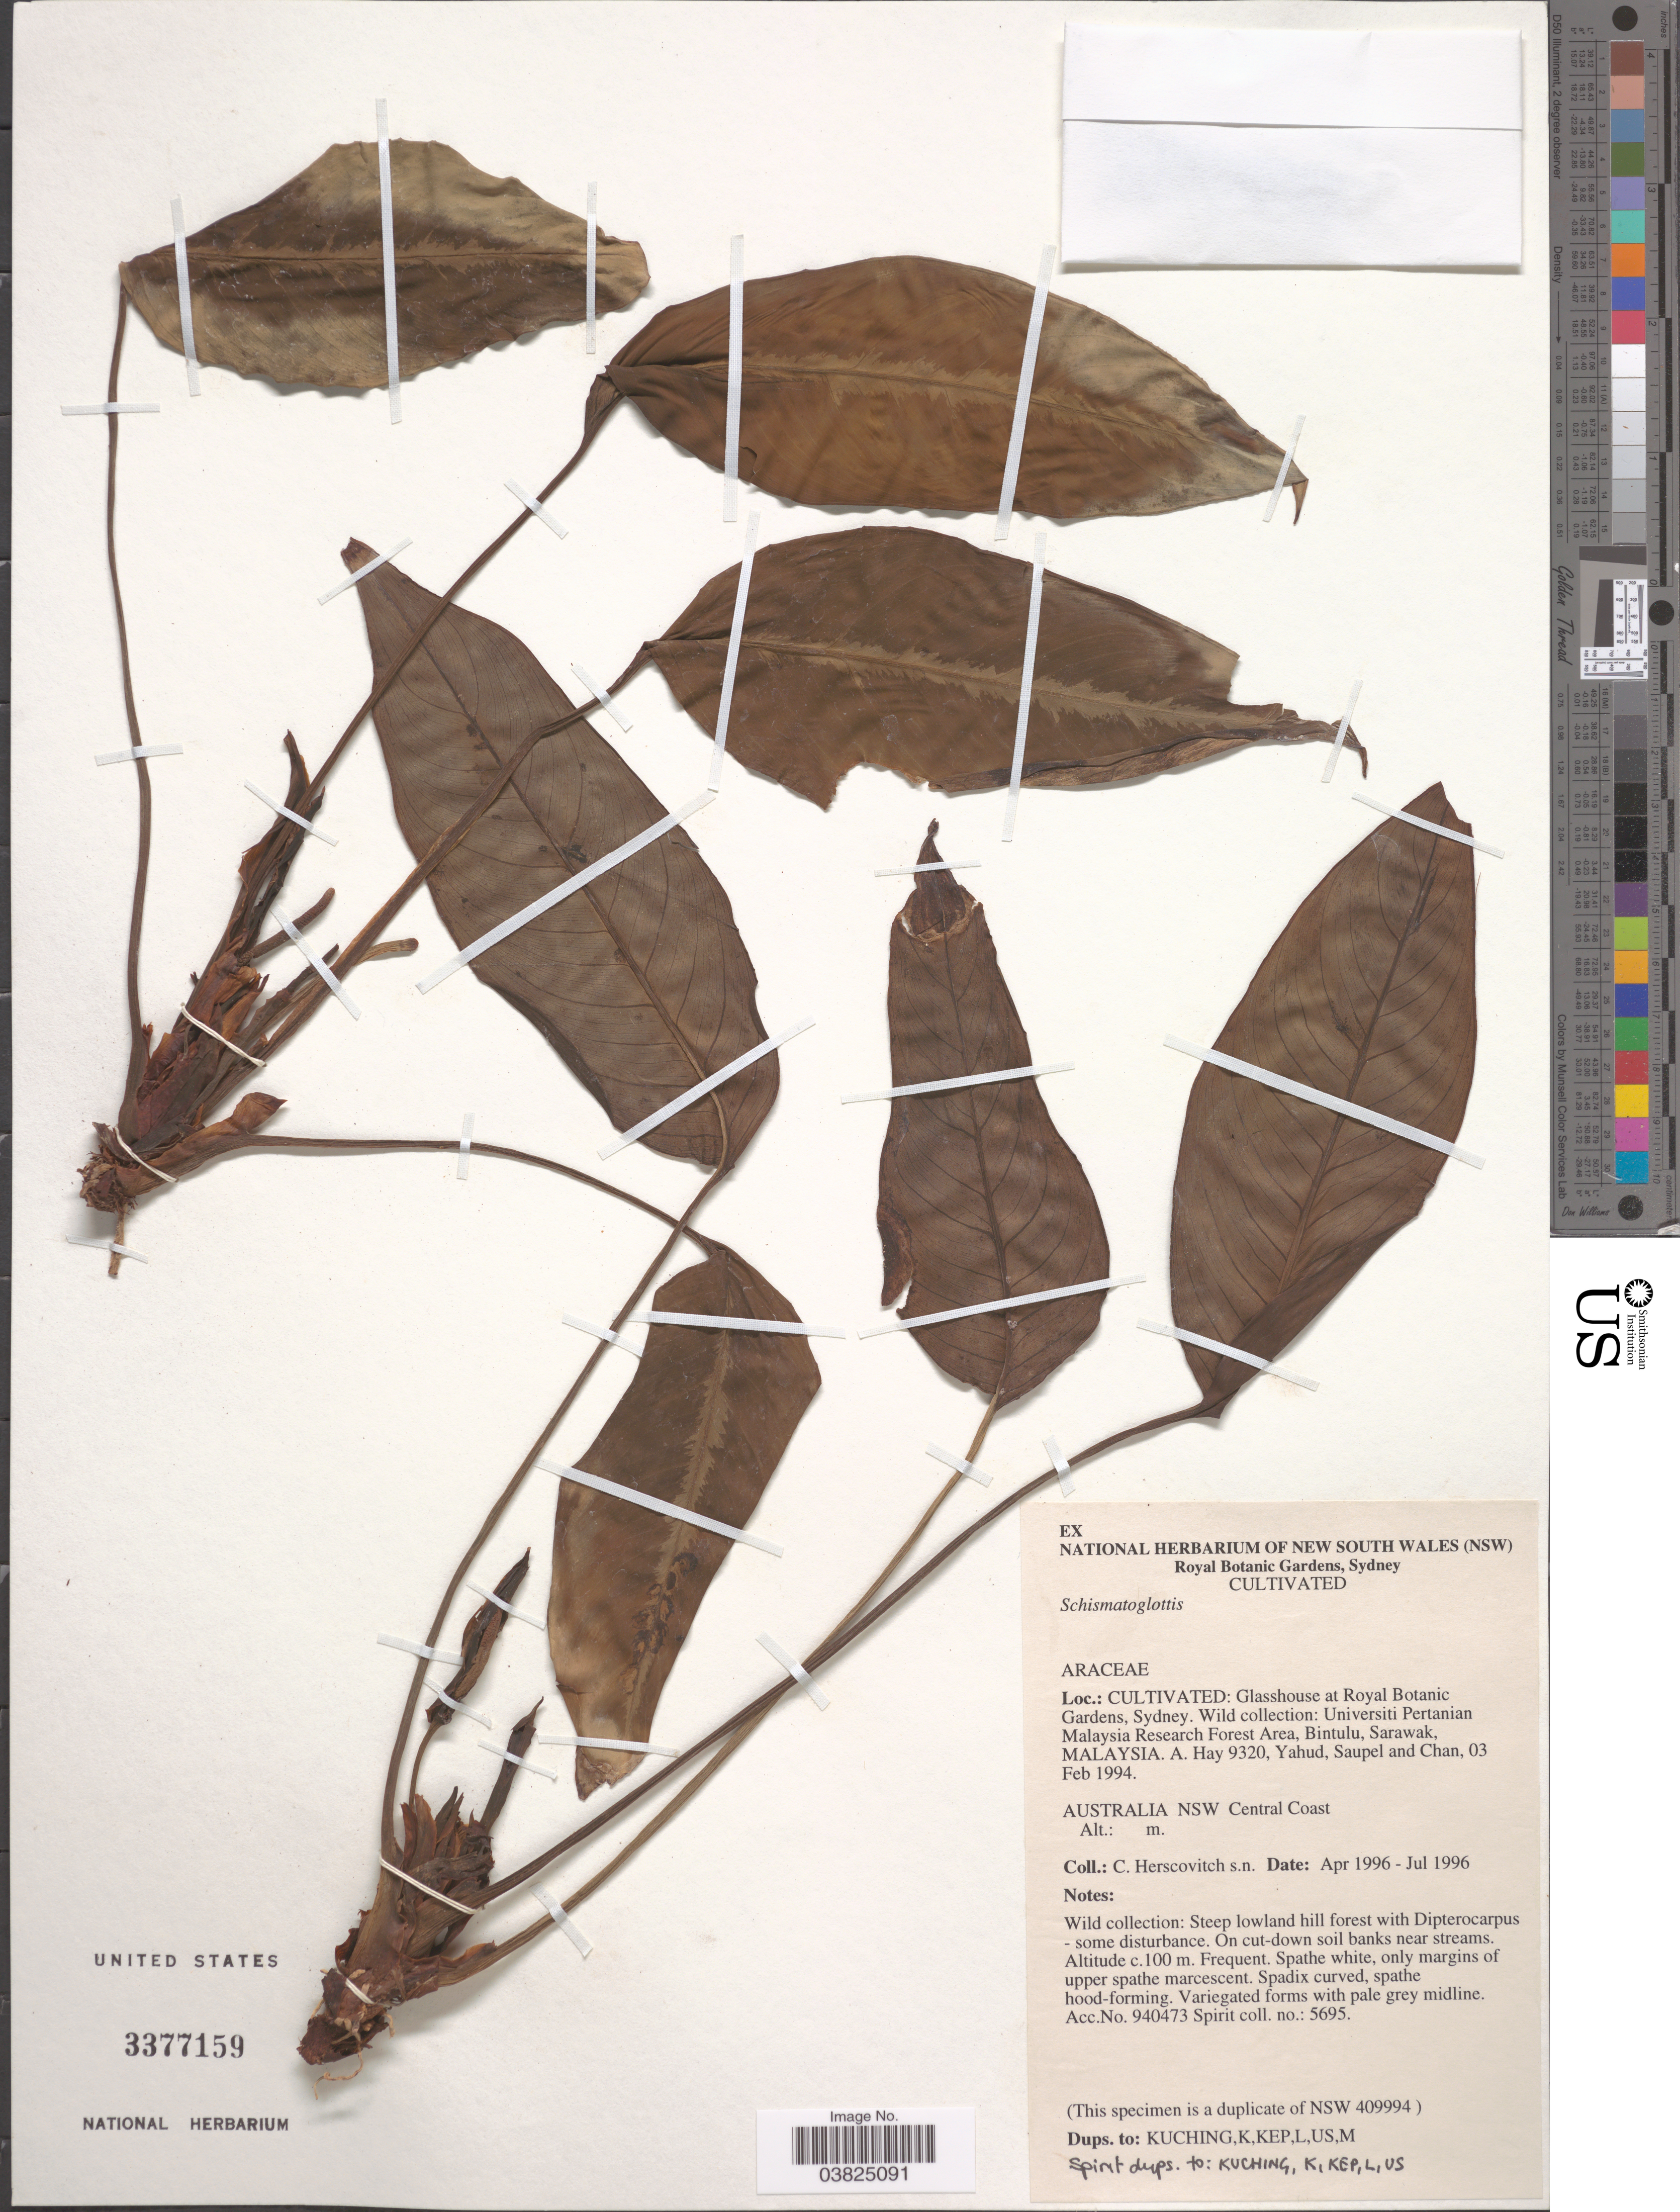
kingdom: Plantae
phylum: Tracheophyta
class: Liliopsida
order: Alismatales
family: Araceae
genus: Schismatoglottis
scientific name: Schismatoglottis sp.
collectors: C. Herscovitch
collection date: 1996-04/1996-07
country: Australia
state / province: New South Wales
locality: Glasshouse at Royal Botanic Gardens, Sydney. Central Coast.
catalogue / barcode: US 3377159